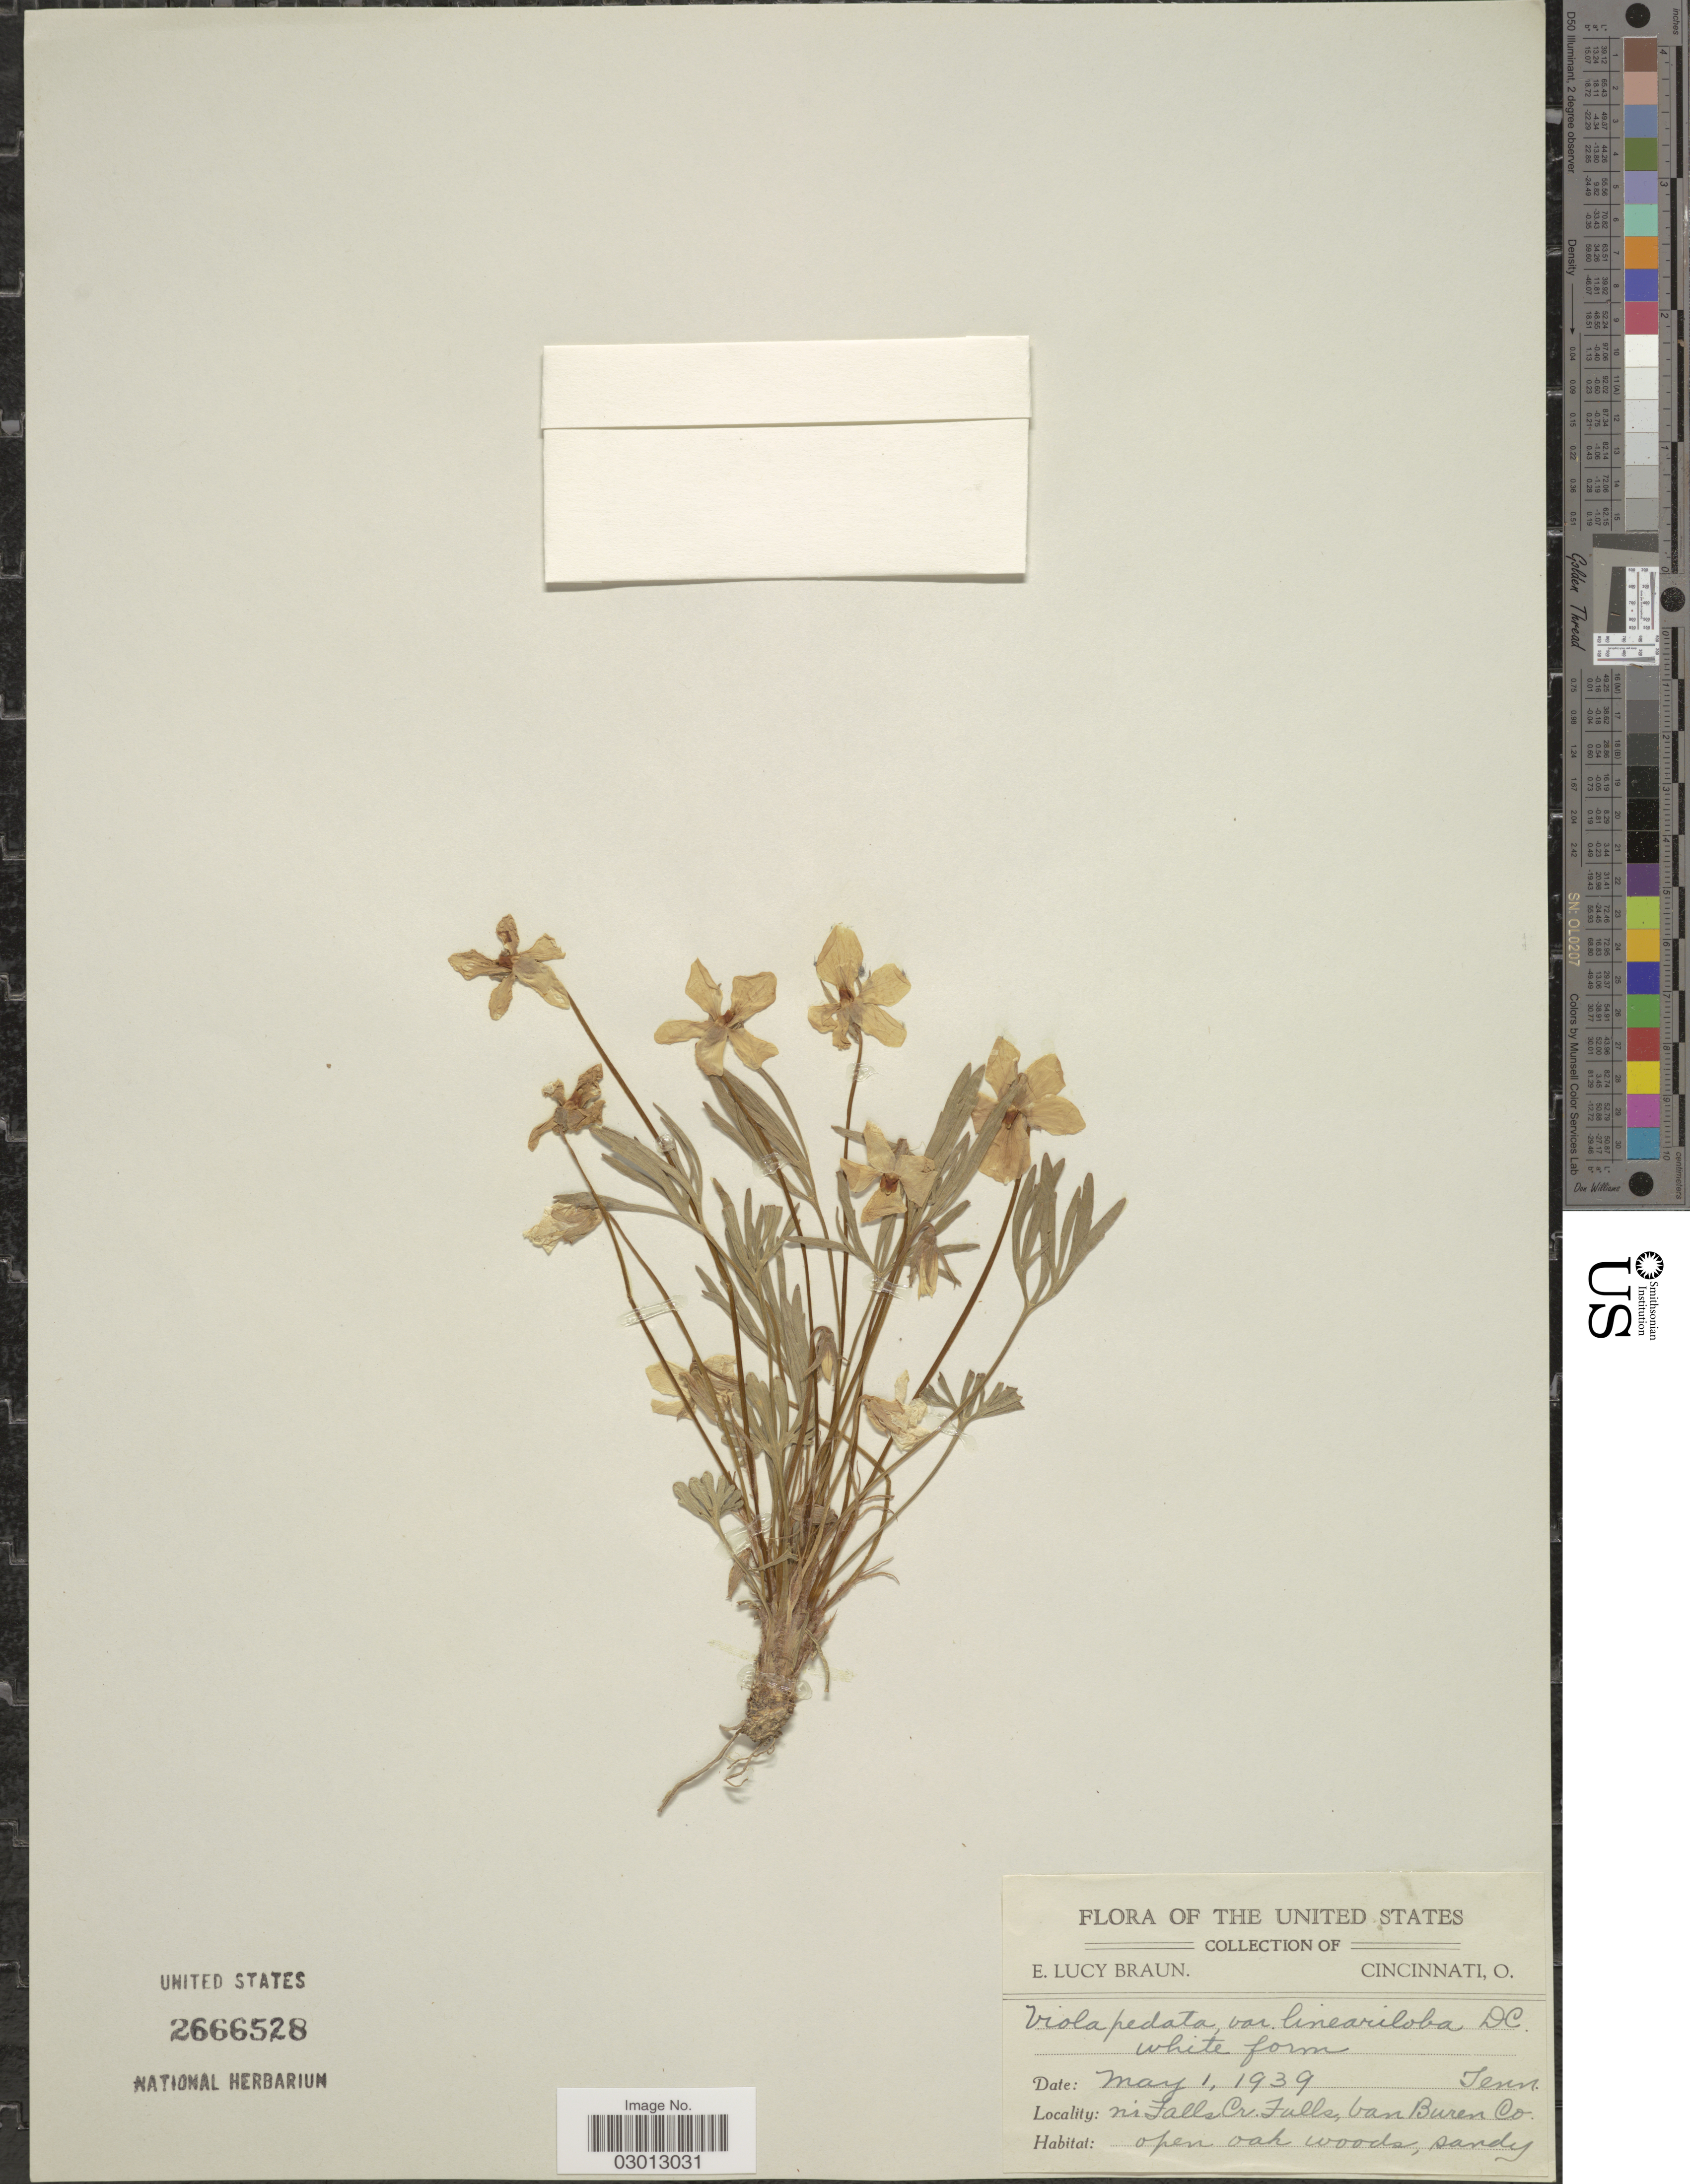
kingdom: Plantae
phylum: Tracheophyta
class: Magnoliopsida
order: Malpighiales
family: Violaceae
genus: Viola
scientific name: Viola pedata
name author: L.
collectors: E. L. Braun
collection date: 1939-05-01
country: United States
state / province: Tennessee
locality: Nr Falls Cr. Falls, Van Buren Co.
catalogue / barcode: US 2666528